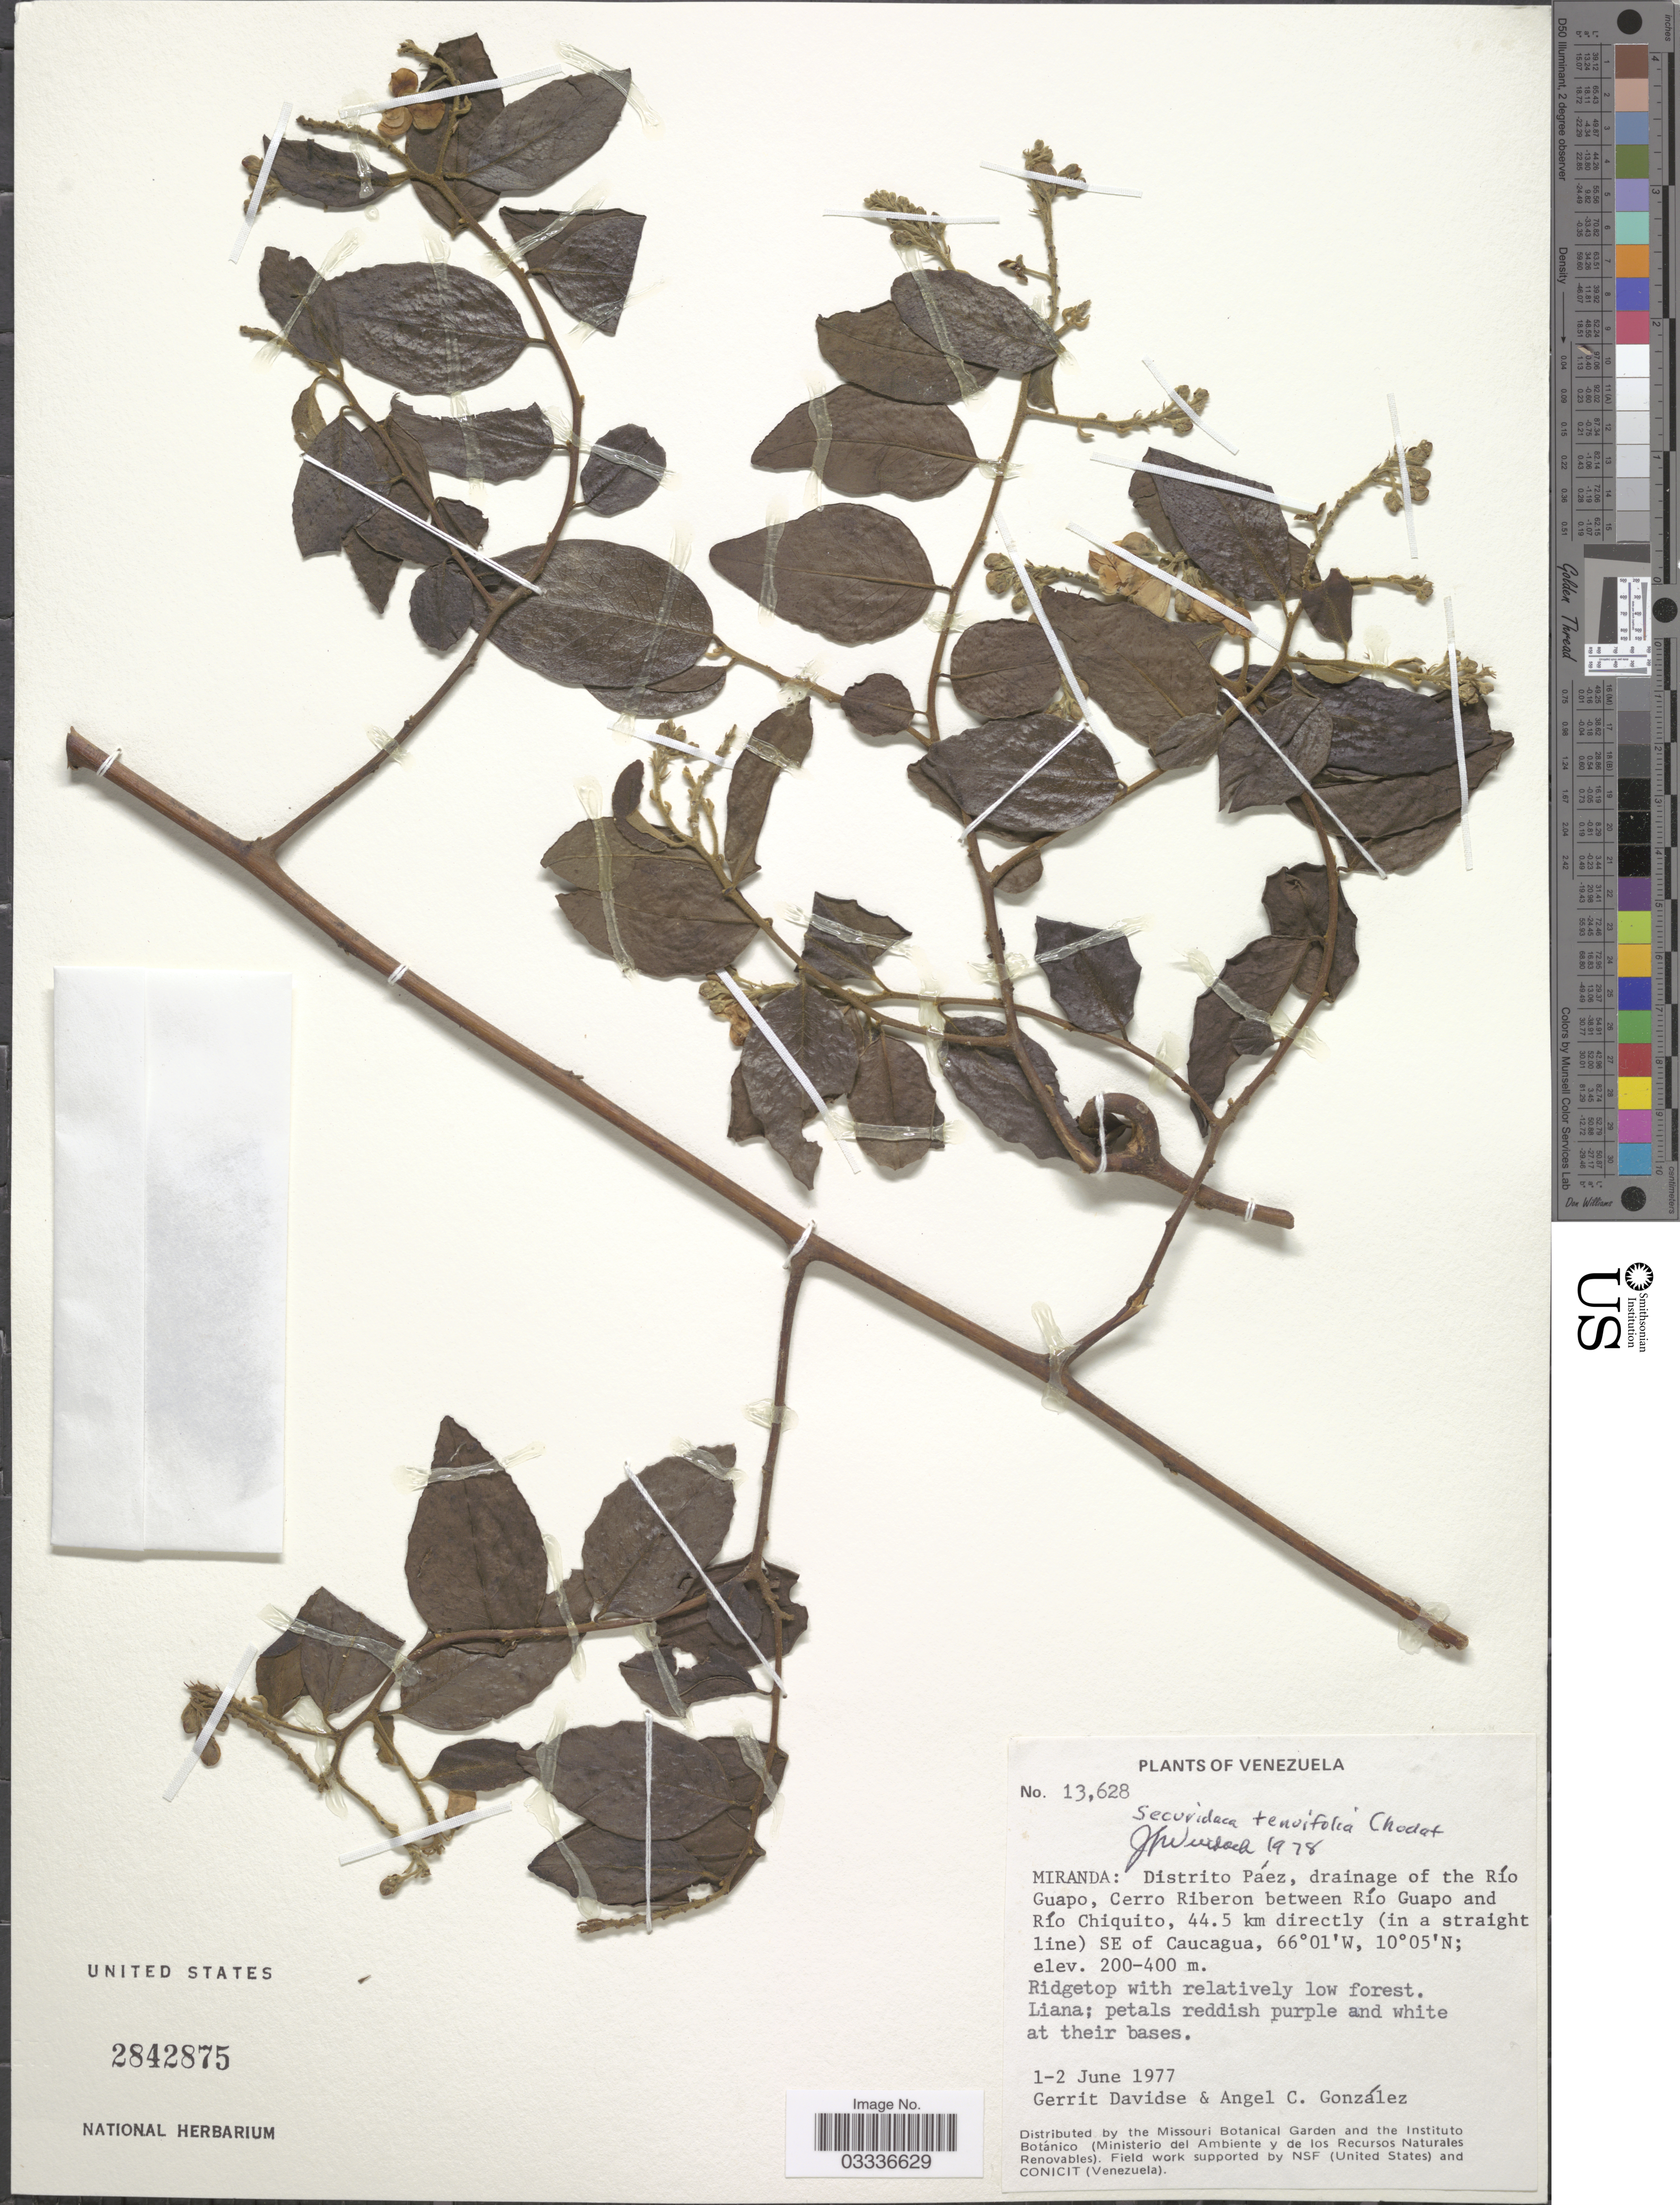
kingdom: Plantae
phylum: Tracheophyta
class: Magnoliopsida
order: Fabales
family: Polygalaceae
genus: Securidaca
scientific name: Securidaca tenuifolia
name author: Chodat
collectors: G. Davidse & A. C. González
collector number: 13628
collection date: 1977-06-01/1977-06-02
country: Venezuela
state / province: Miranda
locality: Distrito Páez, drainage of the Río Guapo, Cerro Riberon between Río Guapo and Río Chiquito, 44.5 km directly (in a straight line) SE of Caucagua.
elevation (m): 200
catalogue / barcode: US 2842875